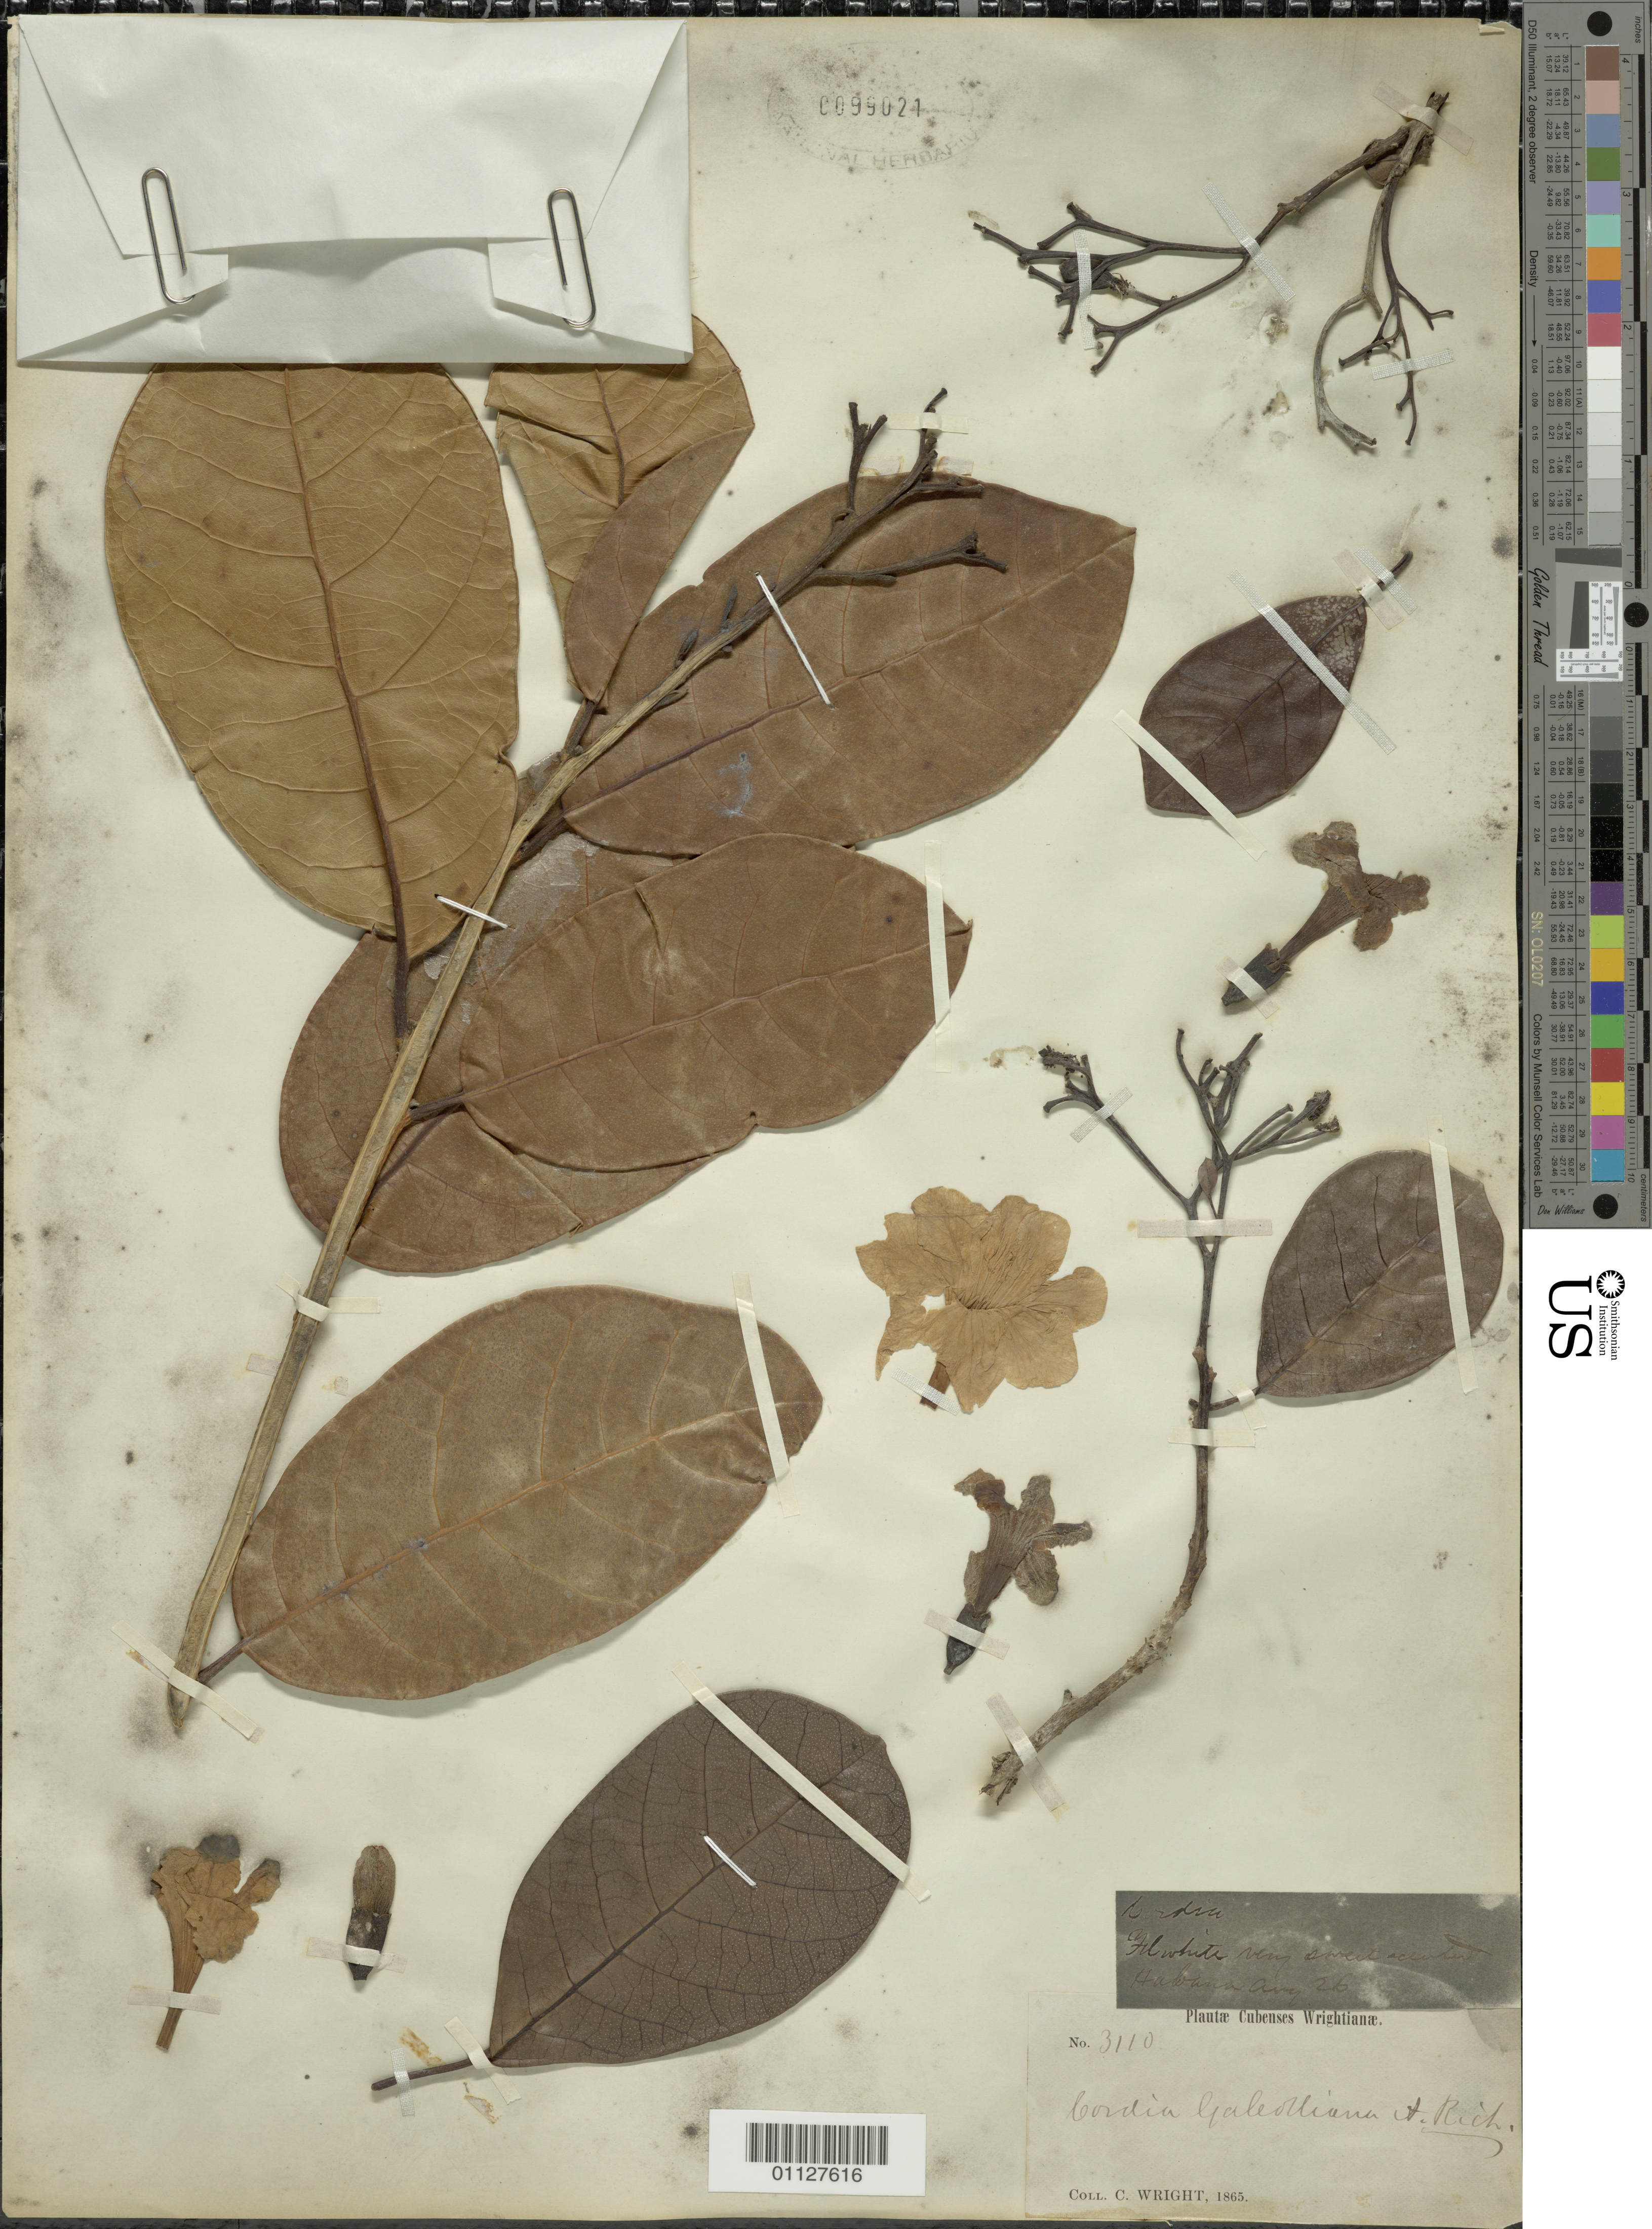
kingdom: Plantae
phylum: Tracheophyta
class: Magnoliopsida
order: Boraginales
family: Cordiaceae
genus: Cordia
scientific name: Cordia galeottiana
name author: A. Rich.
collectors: C. Wright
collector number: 3110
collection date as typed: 1865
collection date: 1865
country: Cuba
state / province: La Habana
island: Cuba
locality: Garden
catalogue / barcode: US 99021